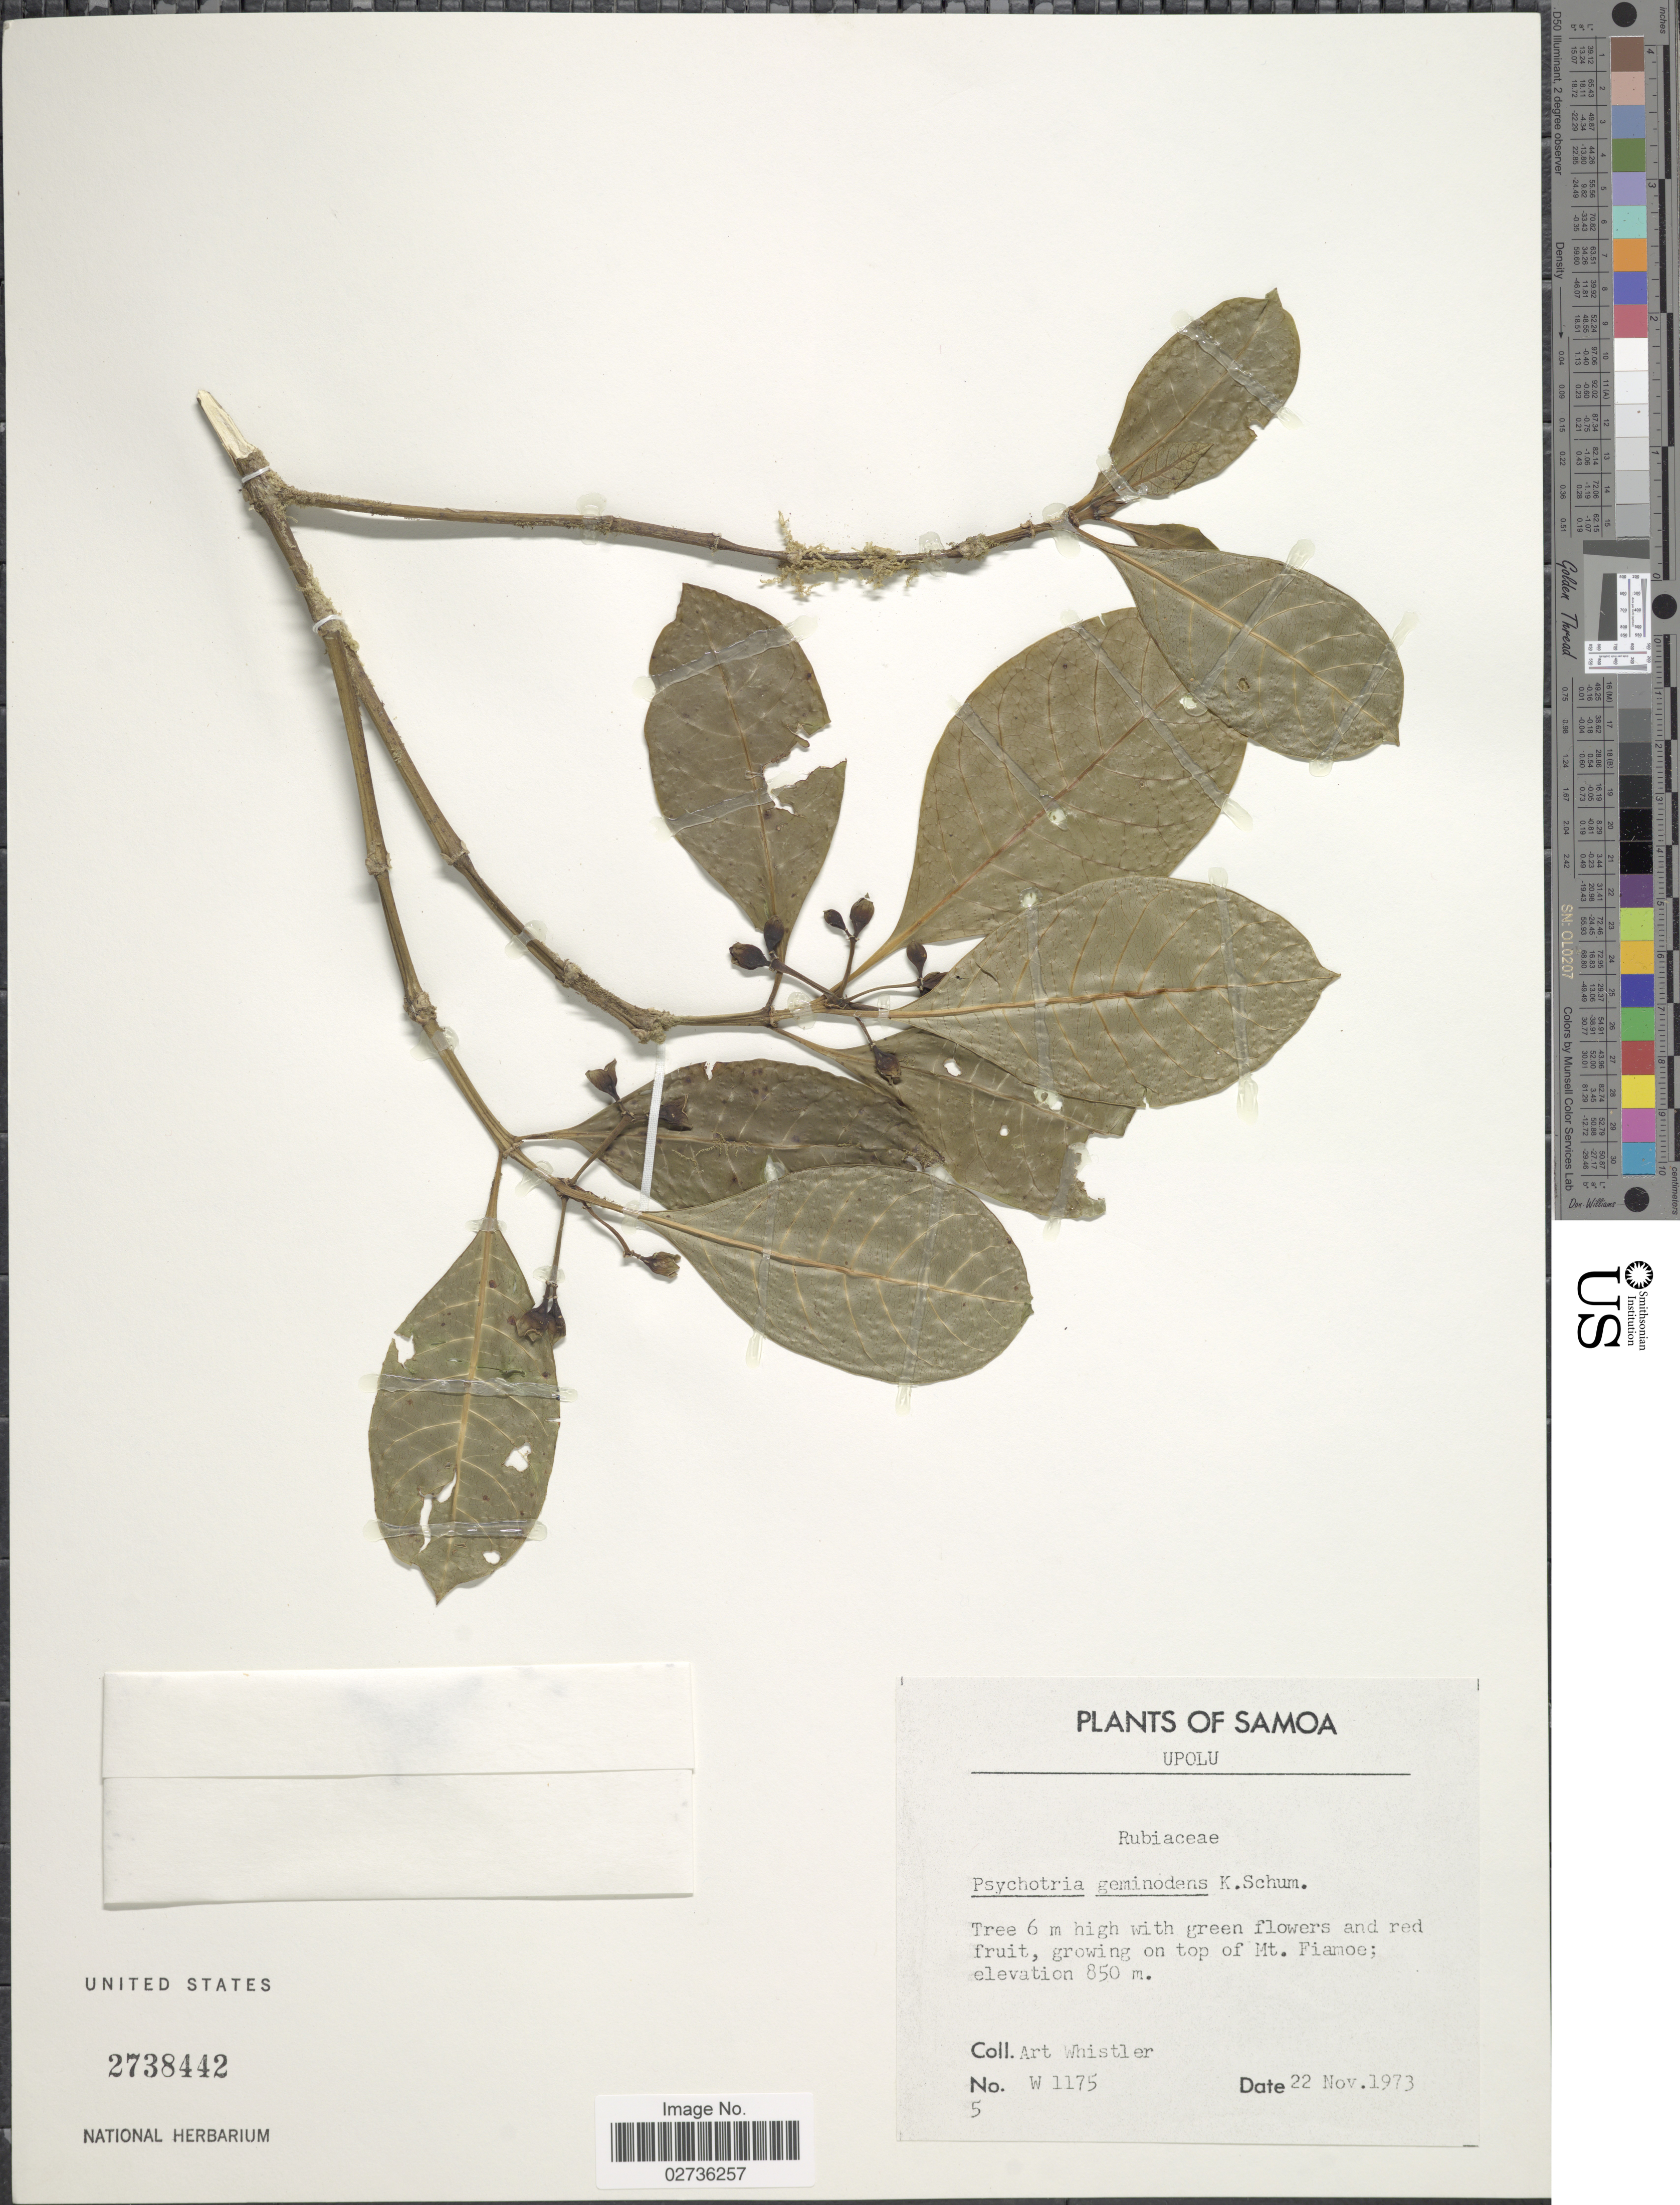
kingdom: Plantae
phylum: Tracheophyta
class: Magnoliopsida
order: Gentianales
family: Rubiaceae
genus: Psychotria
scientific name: Psychotria geminodens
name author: K. Schum.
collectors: A. Whistler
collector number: W 1175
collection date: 1973-11-22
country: Samoa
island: Upolu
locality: Upolu. Growing on top of Mt. Fiamoe.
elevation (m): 850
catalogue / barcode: US 2738442